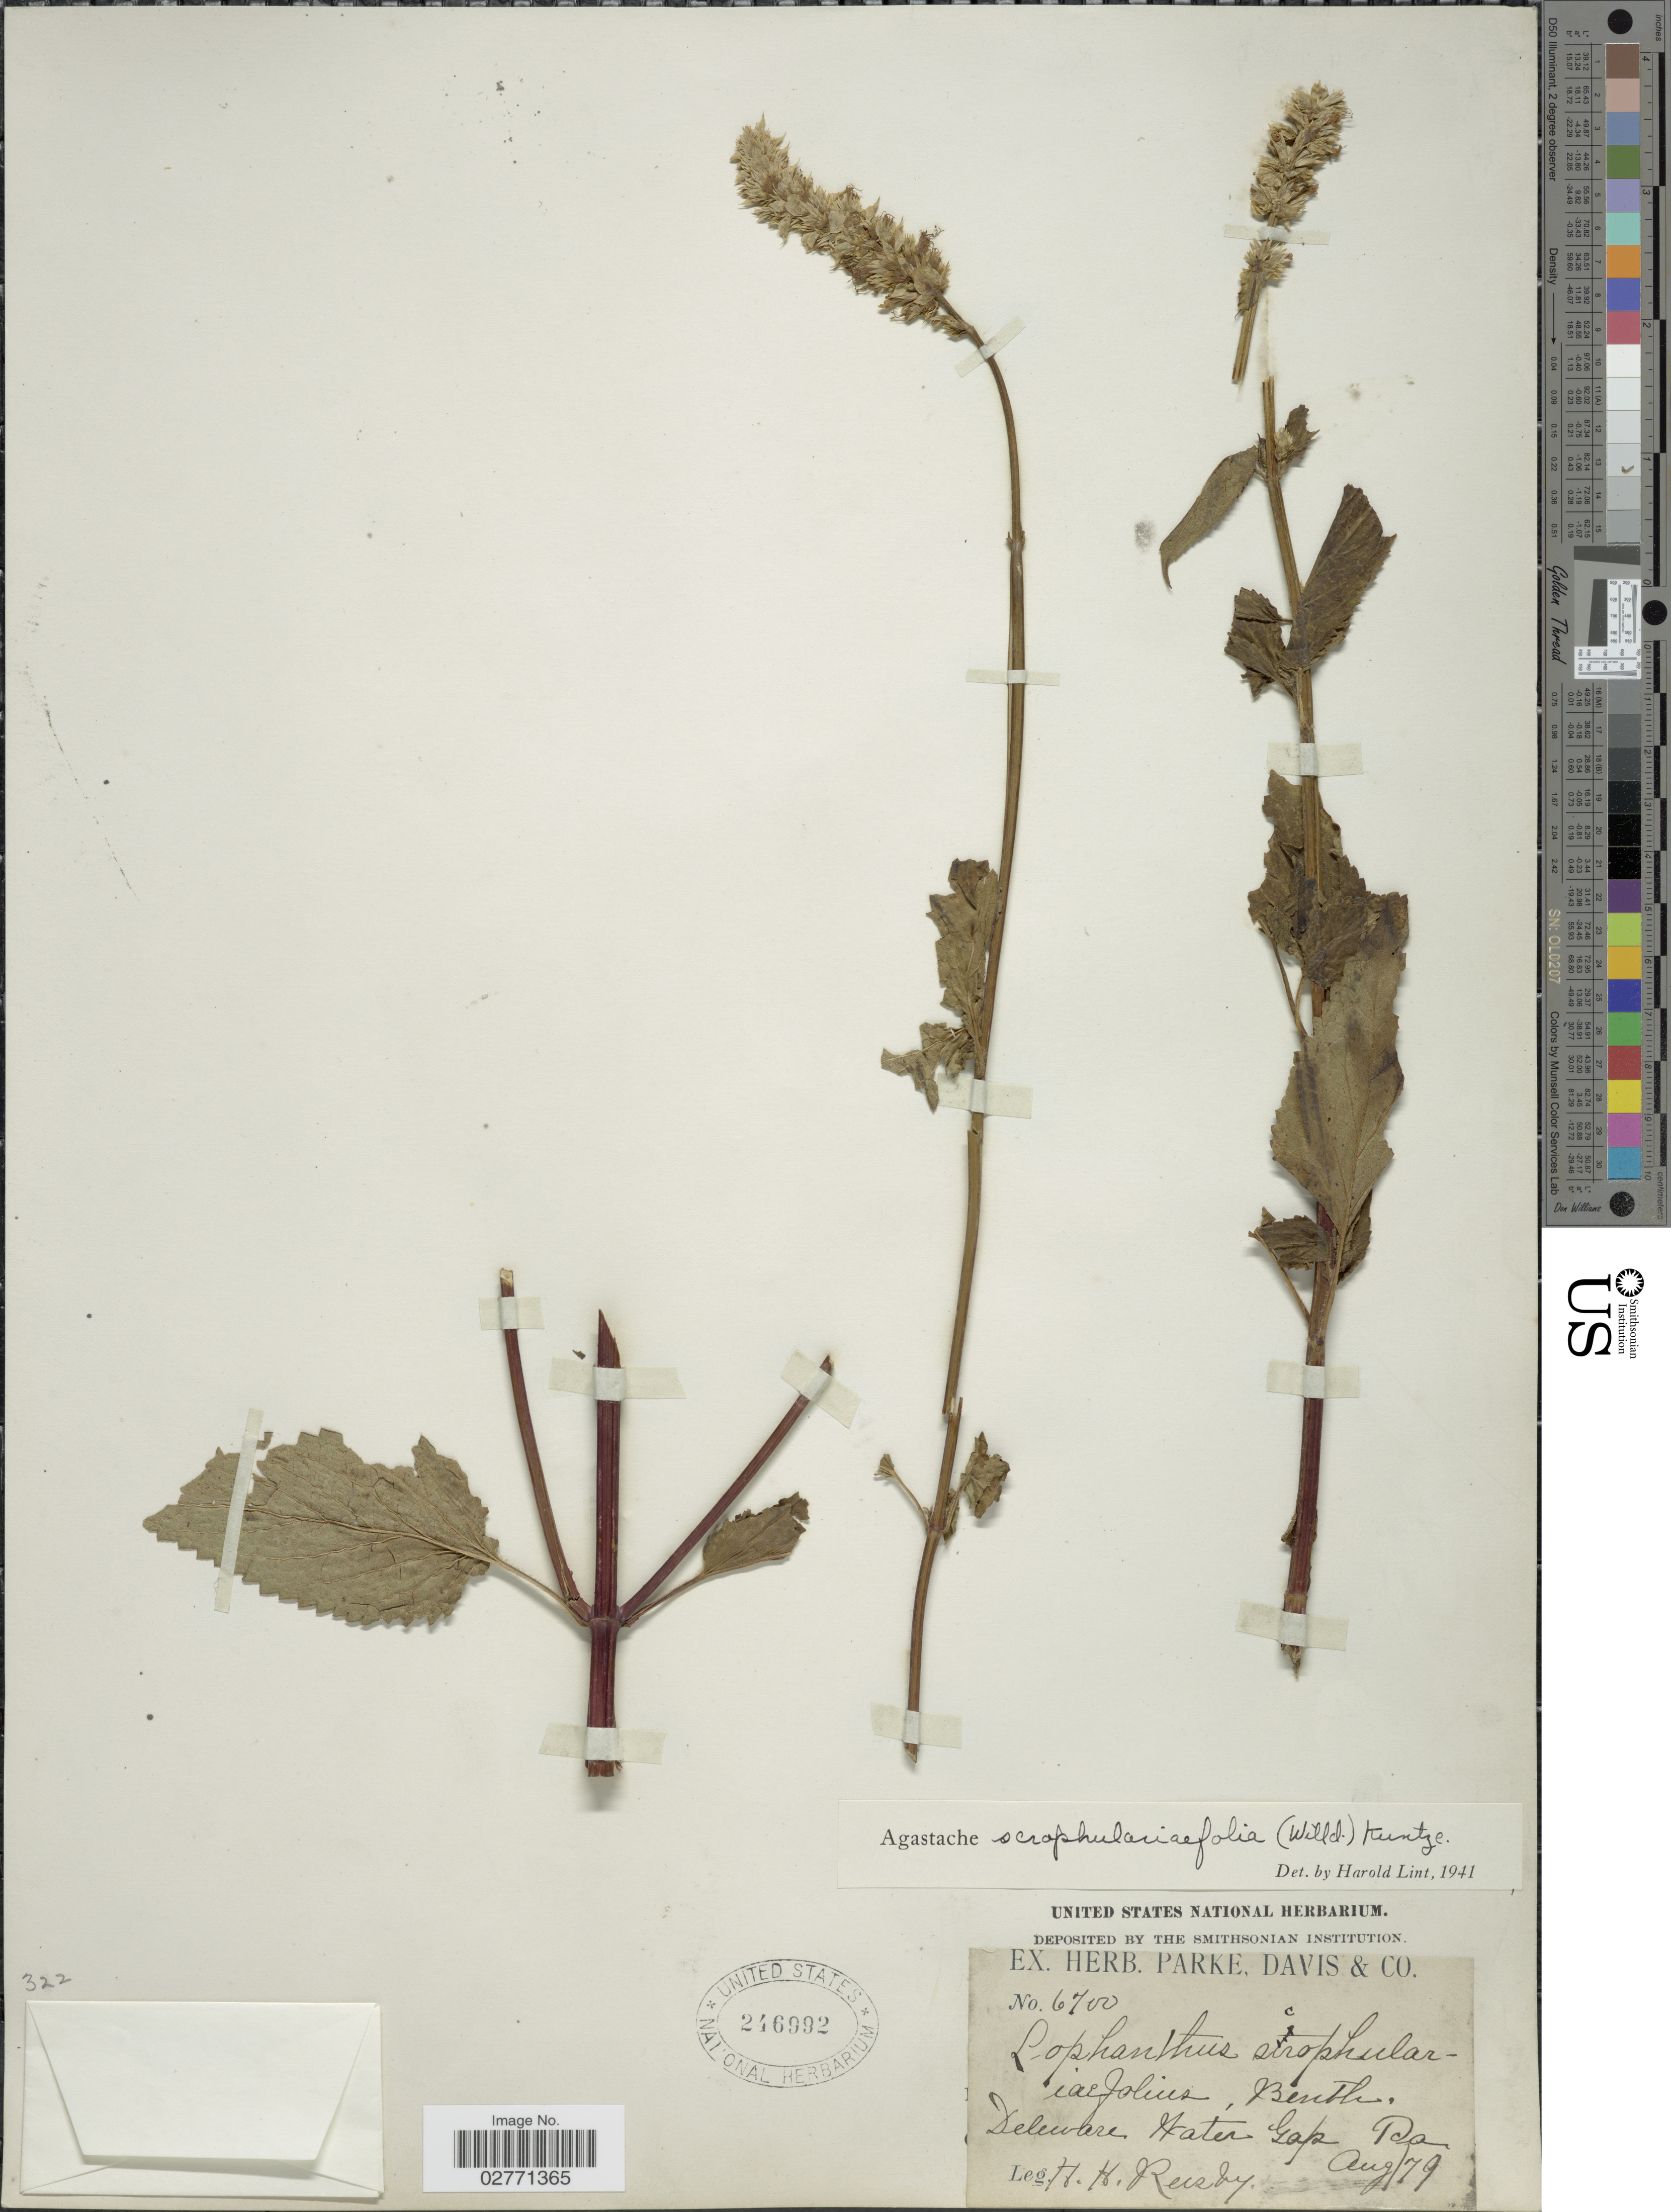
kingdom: Plantae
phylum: Tracheophyta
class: Magnoliopsida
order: Lamiales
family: Lamiaceae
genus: Agastache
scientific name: Agastache scrophulariifolia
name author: (Willd.) Kuntze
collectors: H. H. Rusby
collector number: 6700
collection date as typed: Transcribed d/m/y: /8/79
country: United States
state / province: Pennsylvania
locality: Delaware Water Gap. Pa.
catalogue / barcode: US 246992